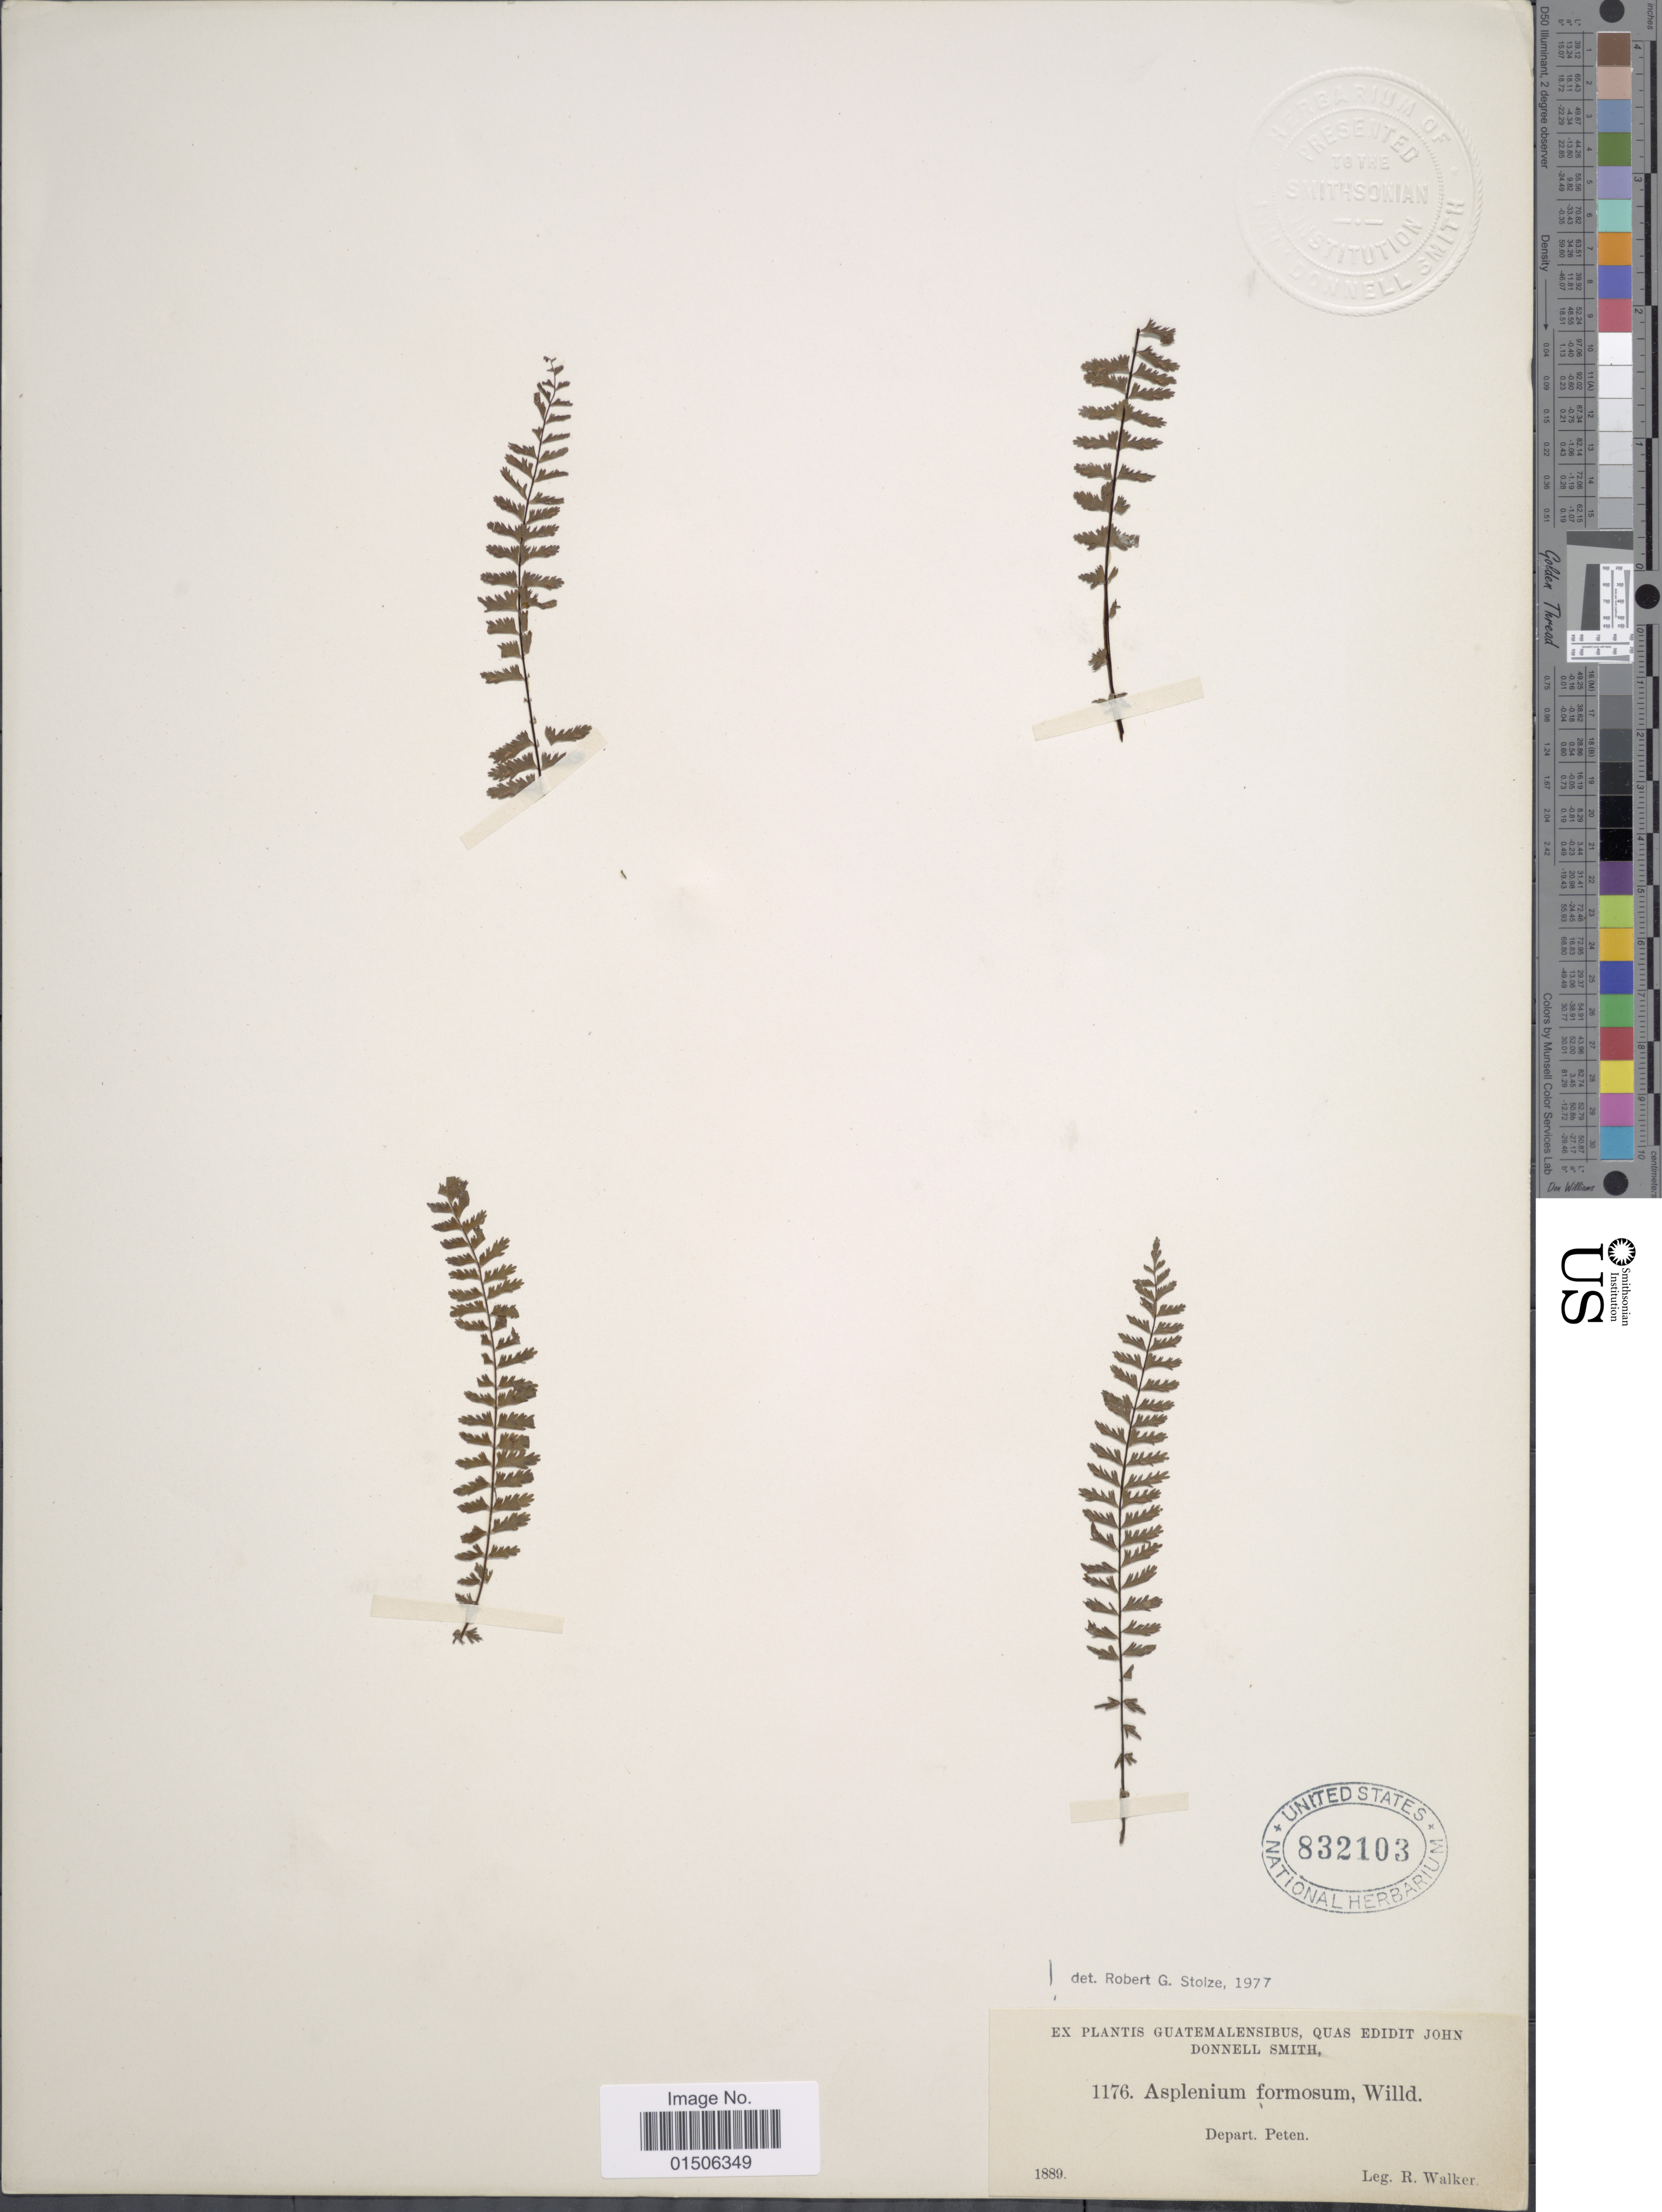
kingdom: Plantae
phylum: Tracheophyta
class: Polypodiopsida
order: Polypodiales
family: Aspleniaceae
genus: Asplenium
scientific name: Asplenium formosum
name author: Willd.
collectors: R. Walker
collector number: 1176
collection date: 1889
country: Guatemala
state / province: El Petén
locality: Depart. Peten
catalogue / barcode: US 832103